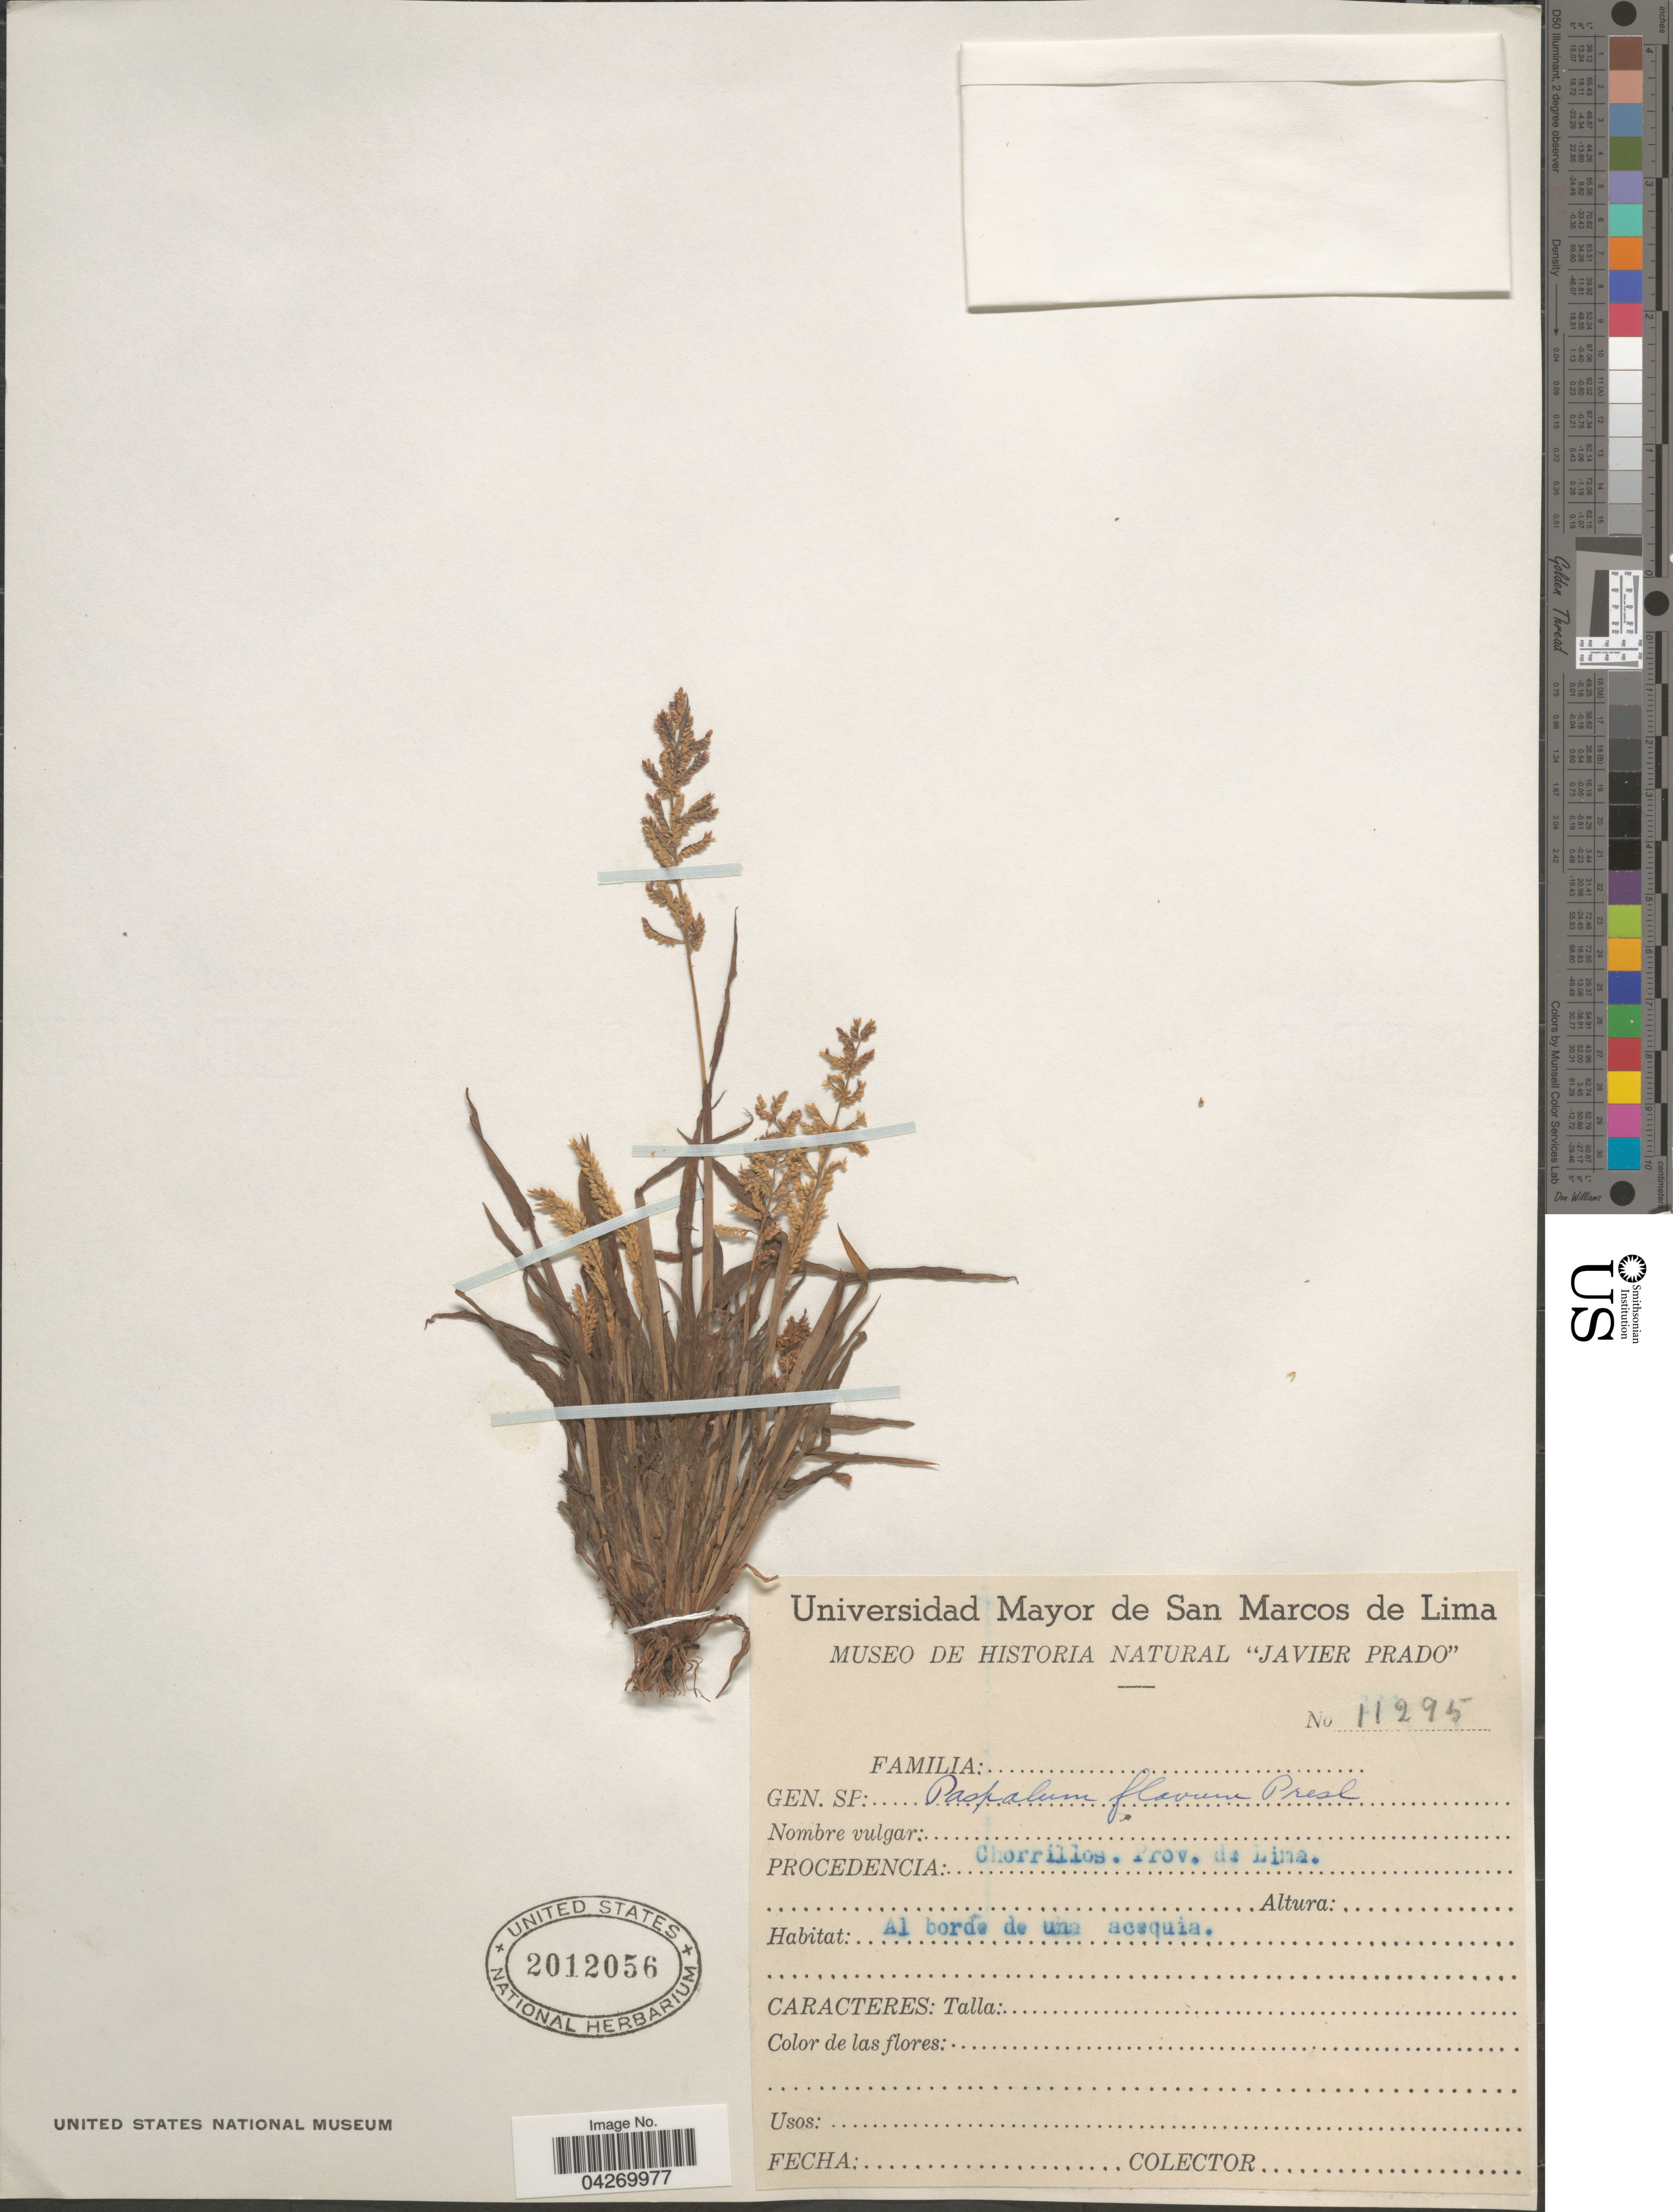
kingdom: Plantae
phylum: Tracheophyta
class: Liliopsida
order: Poales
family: Poaceae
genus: Paspalum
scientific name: Paspalum flavum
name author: J. Presl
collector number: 11295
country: Peru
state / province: Lima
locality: Chorrillos, Prov. de Lima. Al borde de una acequia.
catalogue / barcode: US 2012056